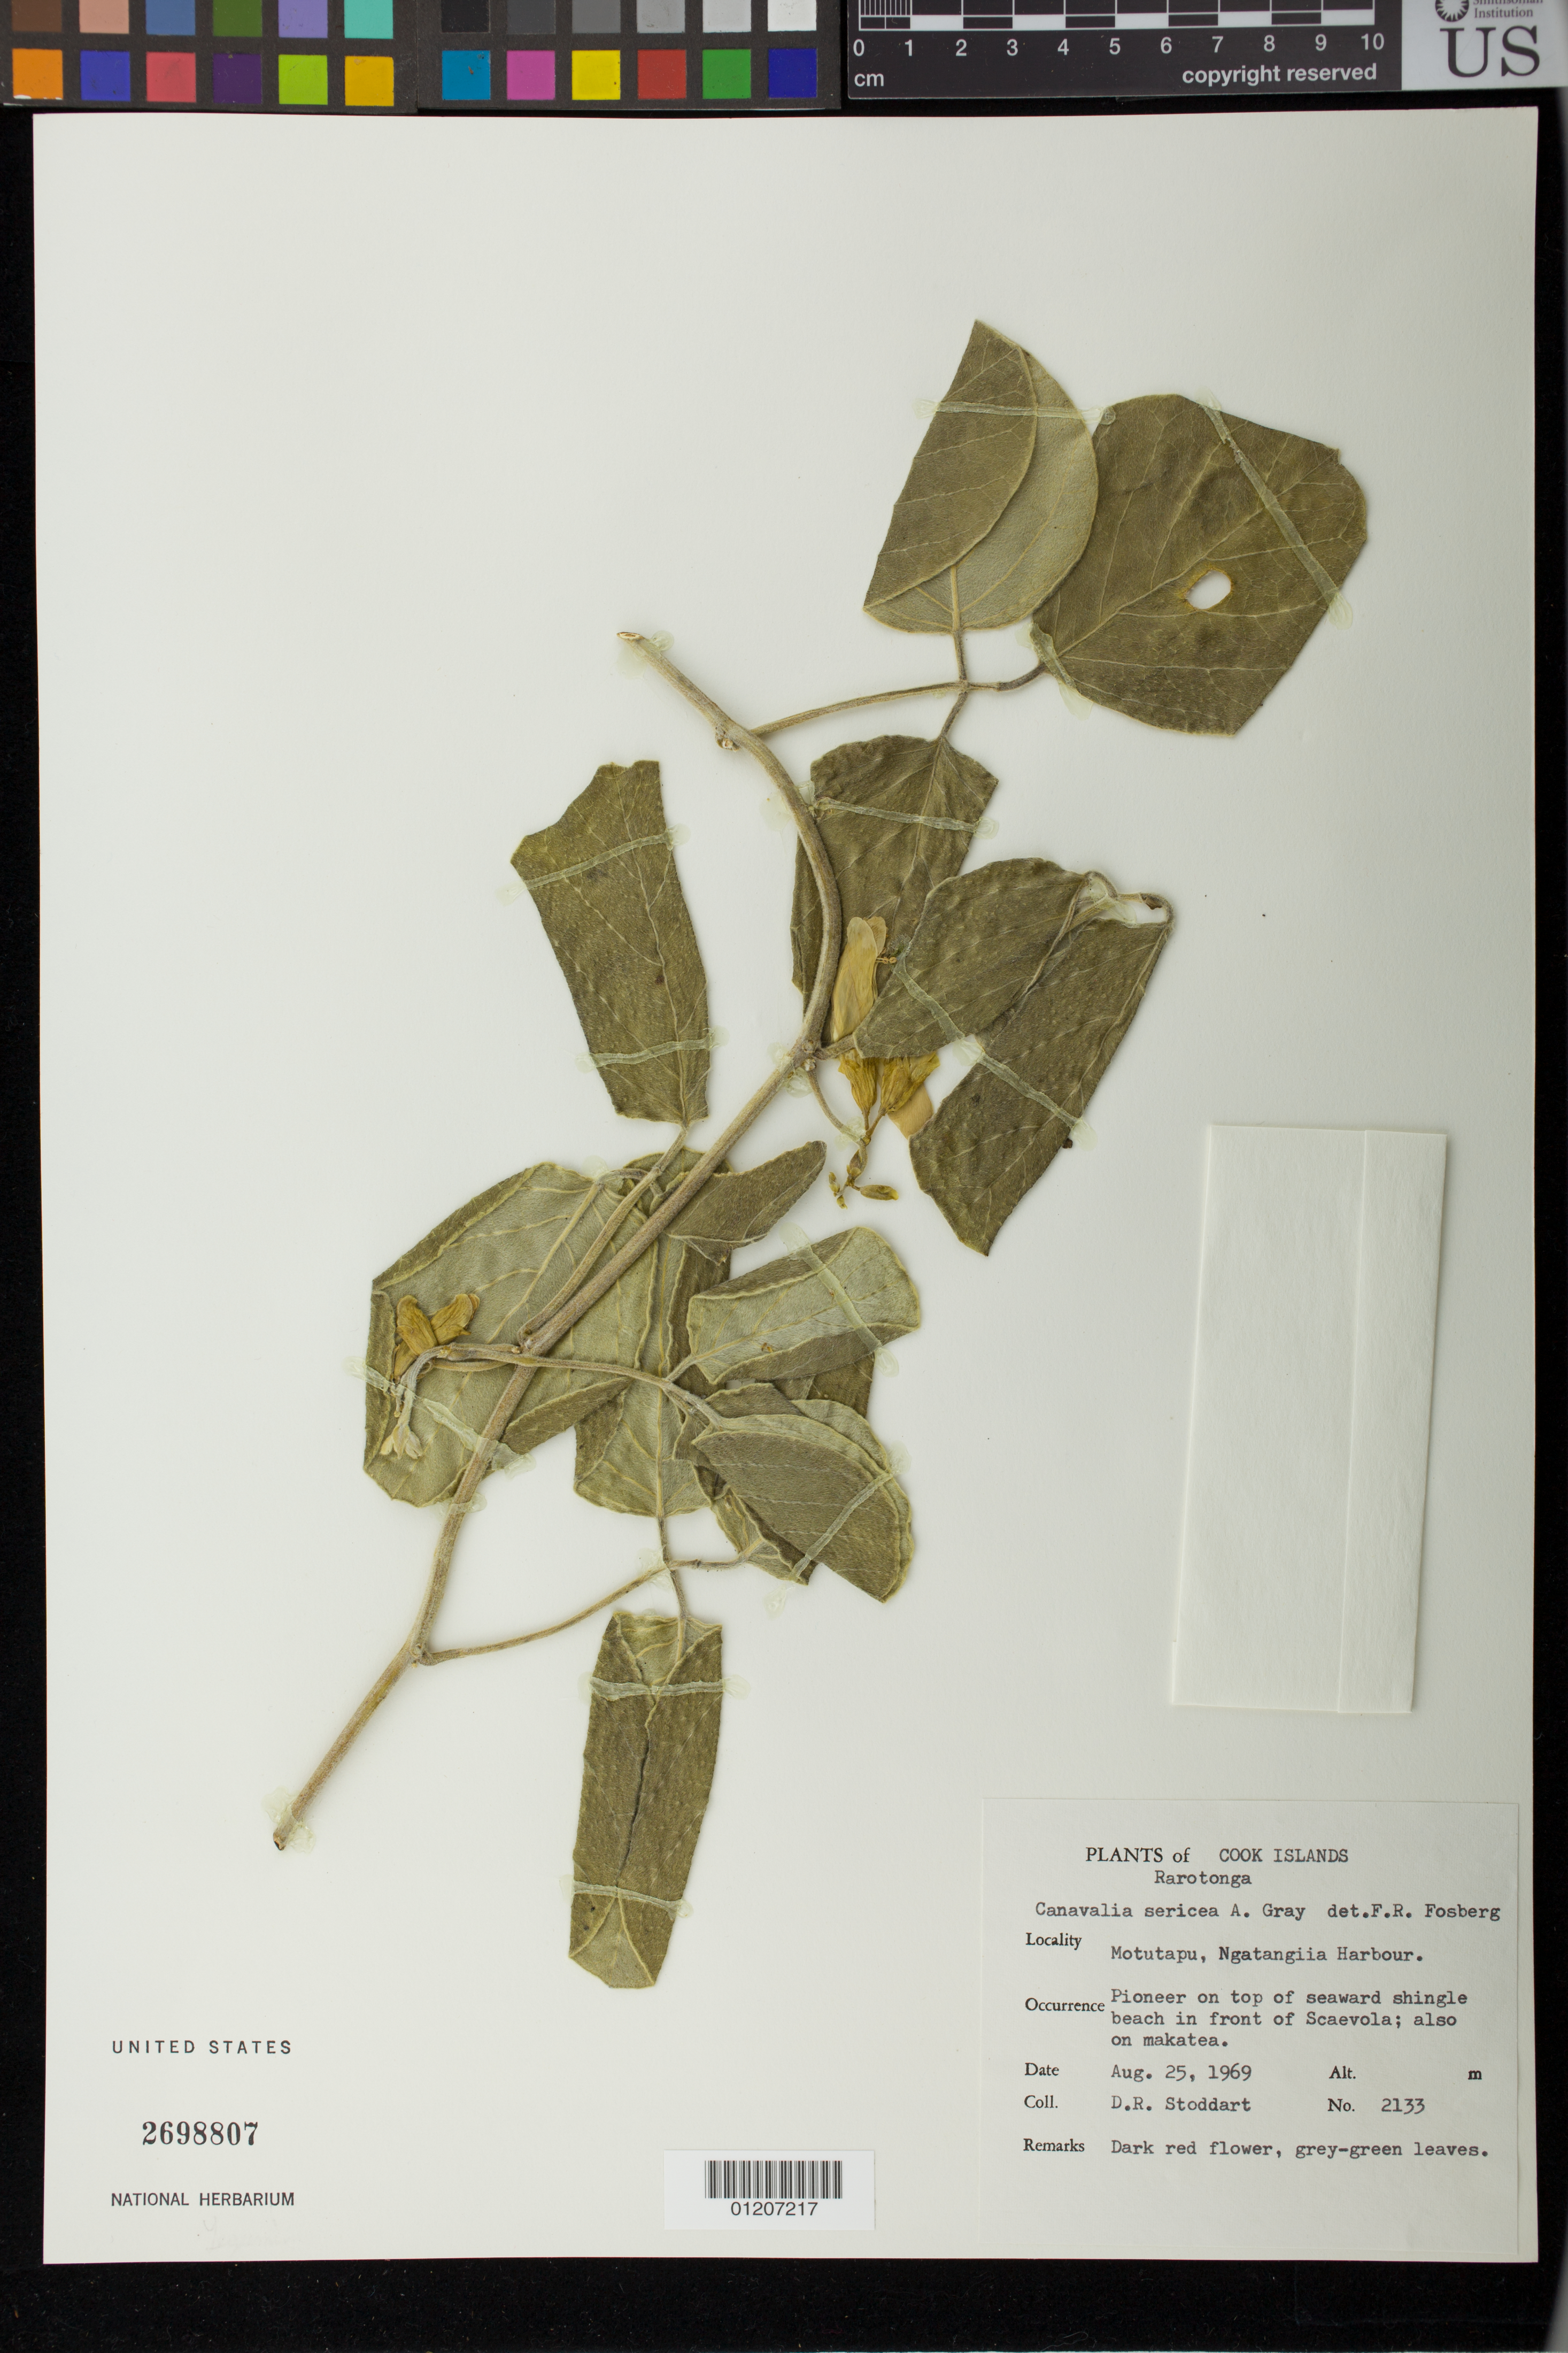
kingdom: Plantae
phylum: Tracheophyta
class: Magnoliopsida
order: Fabales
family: Fabaceae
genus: Canavalia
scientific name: Canavalia sericea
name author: A. Gray in Wilkes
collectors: D. R. Stoddart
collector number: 2133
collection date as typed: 25 Aug 1969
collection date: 1969-08-25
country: Cook Islands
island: Rarotonga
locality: Motutapu, Ngatangiia Harbor [Southern Cook Is.]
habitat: Seaward shingle beach.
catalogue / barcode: US 2698807